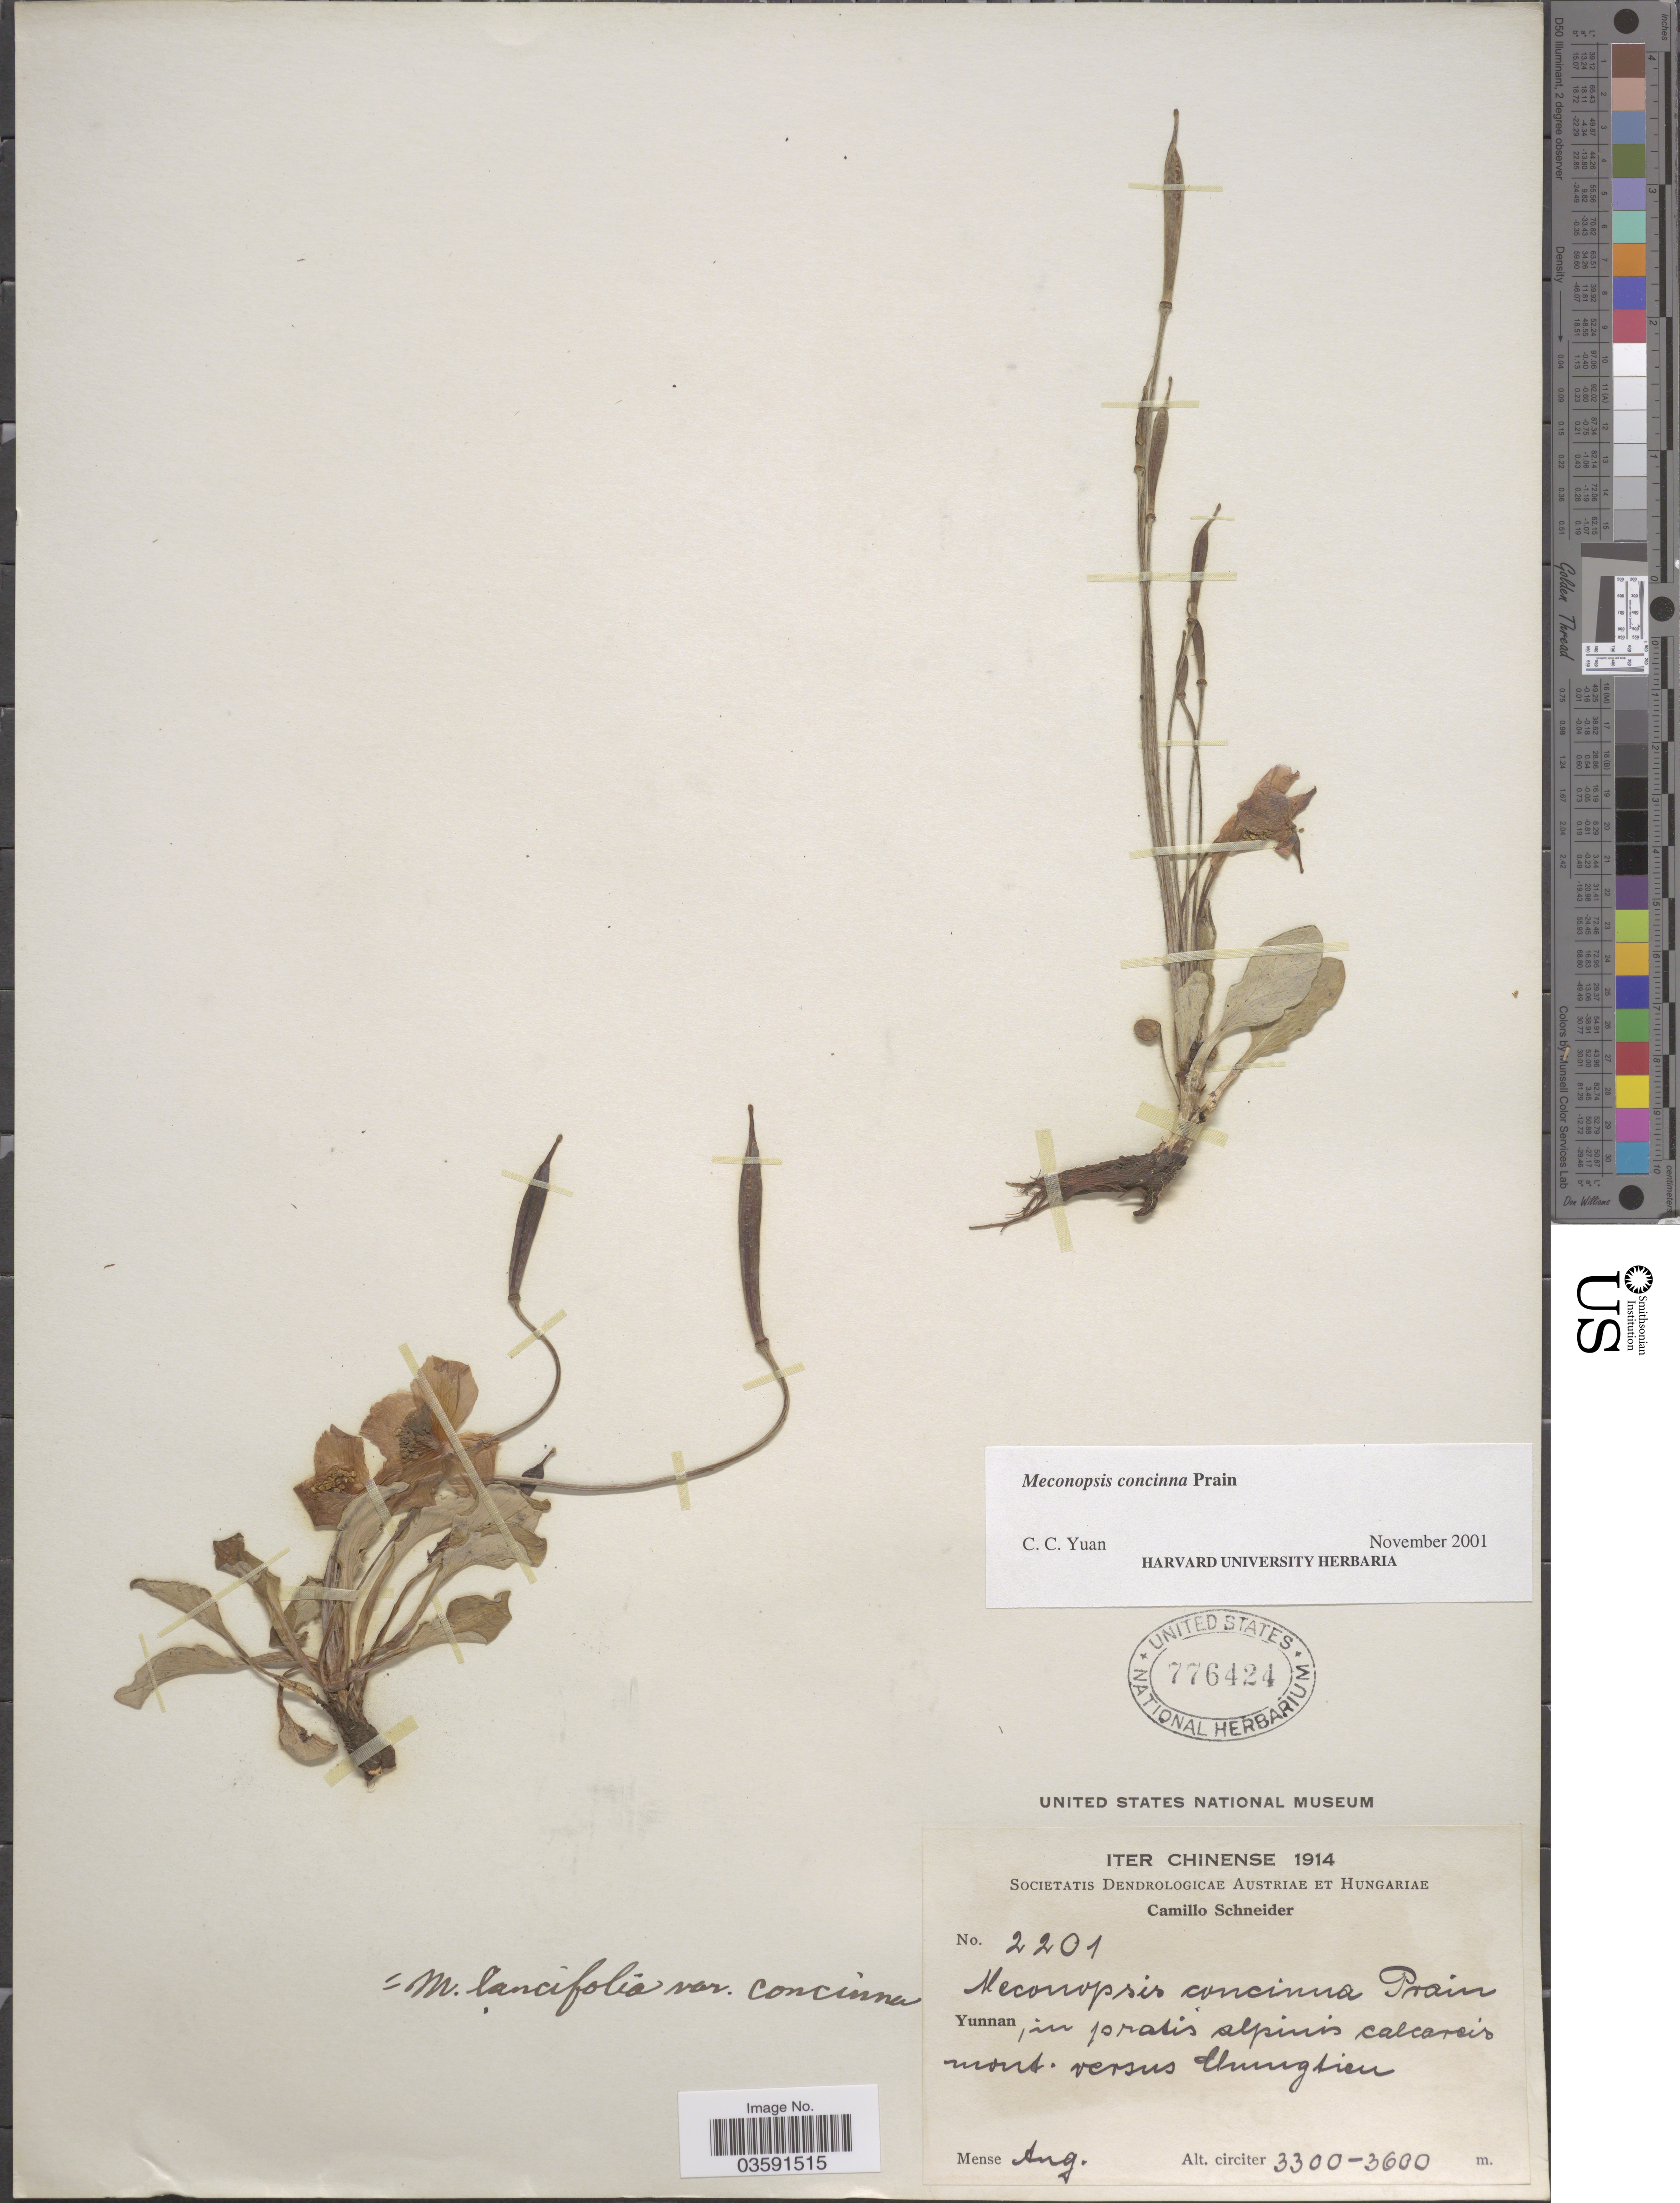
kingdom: Plantae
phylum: Tracheophyta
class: Magnoliopsida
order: Ranunculales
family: Papaveraceae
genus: Meconopsis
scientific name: Meconopsis concinna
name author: Prain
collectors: C. K. Schneider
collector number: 2201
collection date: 1914-08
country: China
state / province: Yunnan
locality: In pratis alpinis calcareis mont. versus Chungtien.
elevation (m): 3300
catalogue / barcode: US 776424